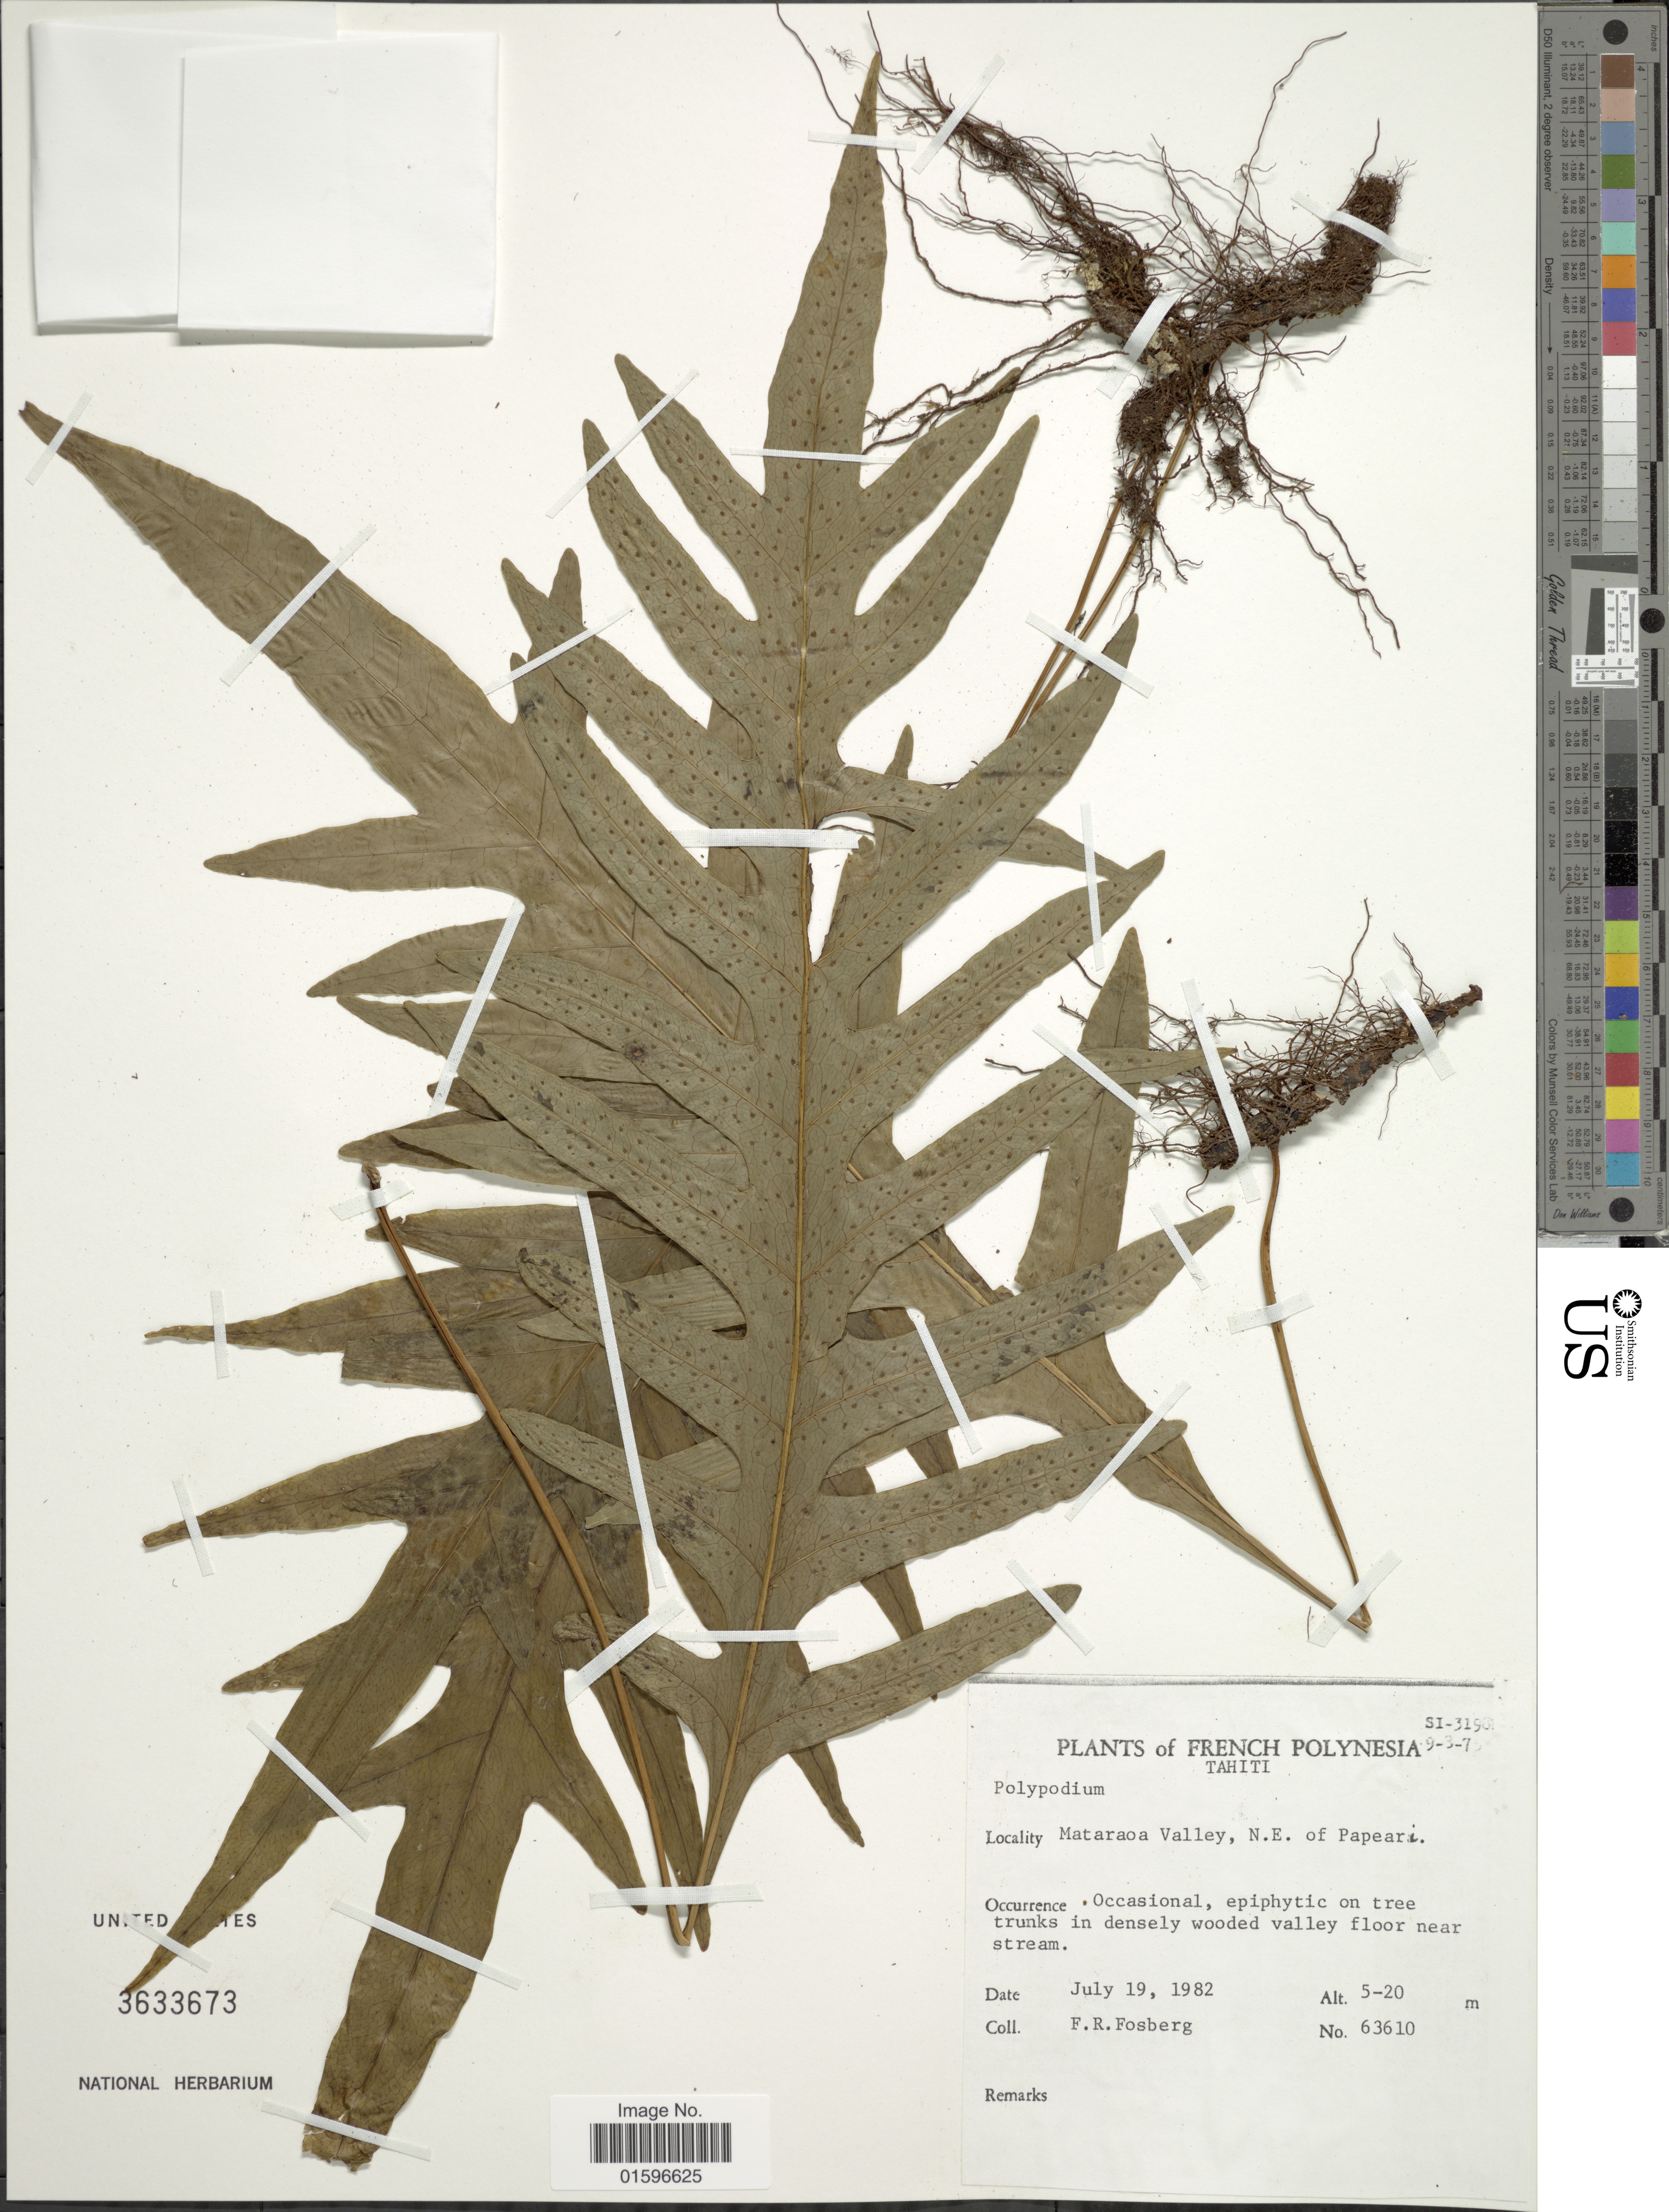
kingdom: Plantae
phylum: Tracheophyta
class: Polypodiopsida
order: Polypodiales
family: Polypodiaceae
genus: Microsorum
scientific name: Microsorum commutatum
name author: (Blume) Copel.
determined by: Florence, J.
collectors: F. R. Fosberg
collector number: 63610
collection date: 1982-07-19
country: French Polynesia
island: Tahiti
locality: Society Islands, Tahiti, Mataraoa Valley, N. E. of Paeari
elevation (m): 5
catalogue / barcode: US 3633673